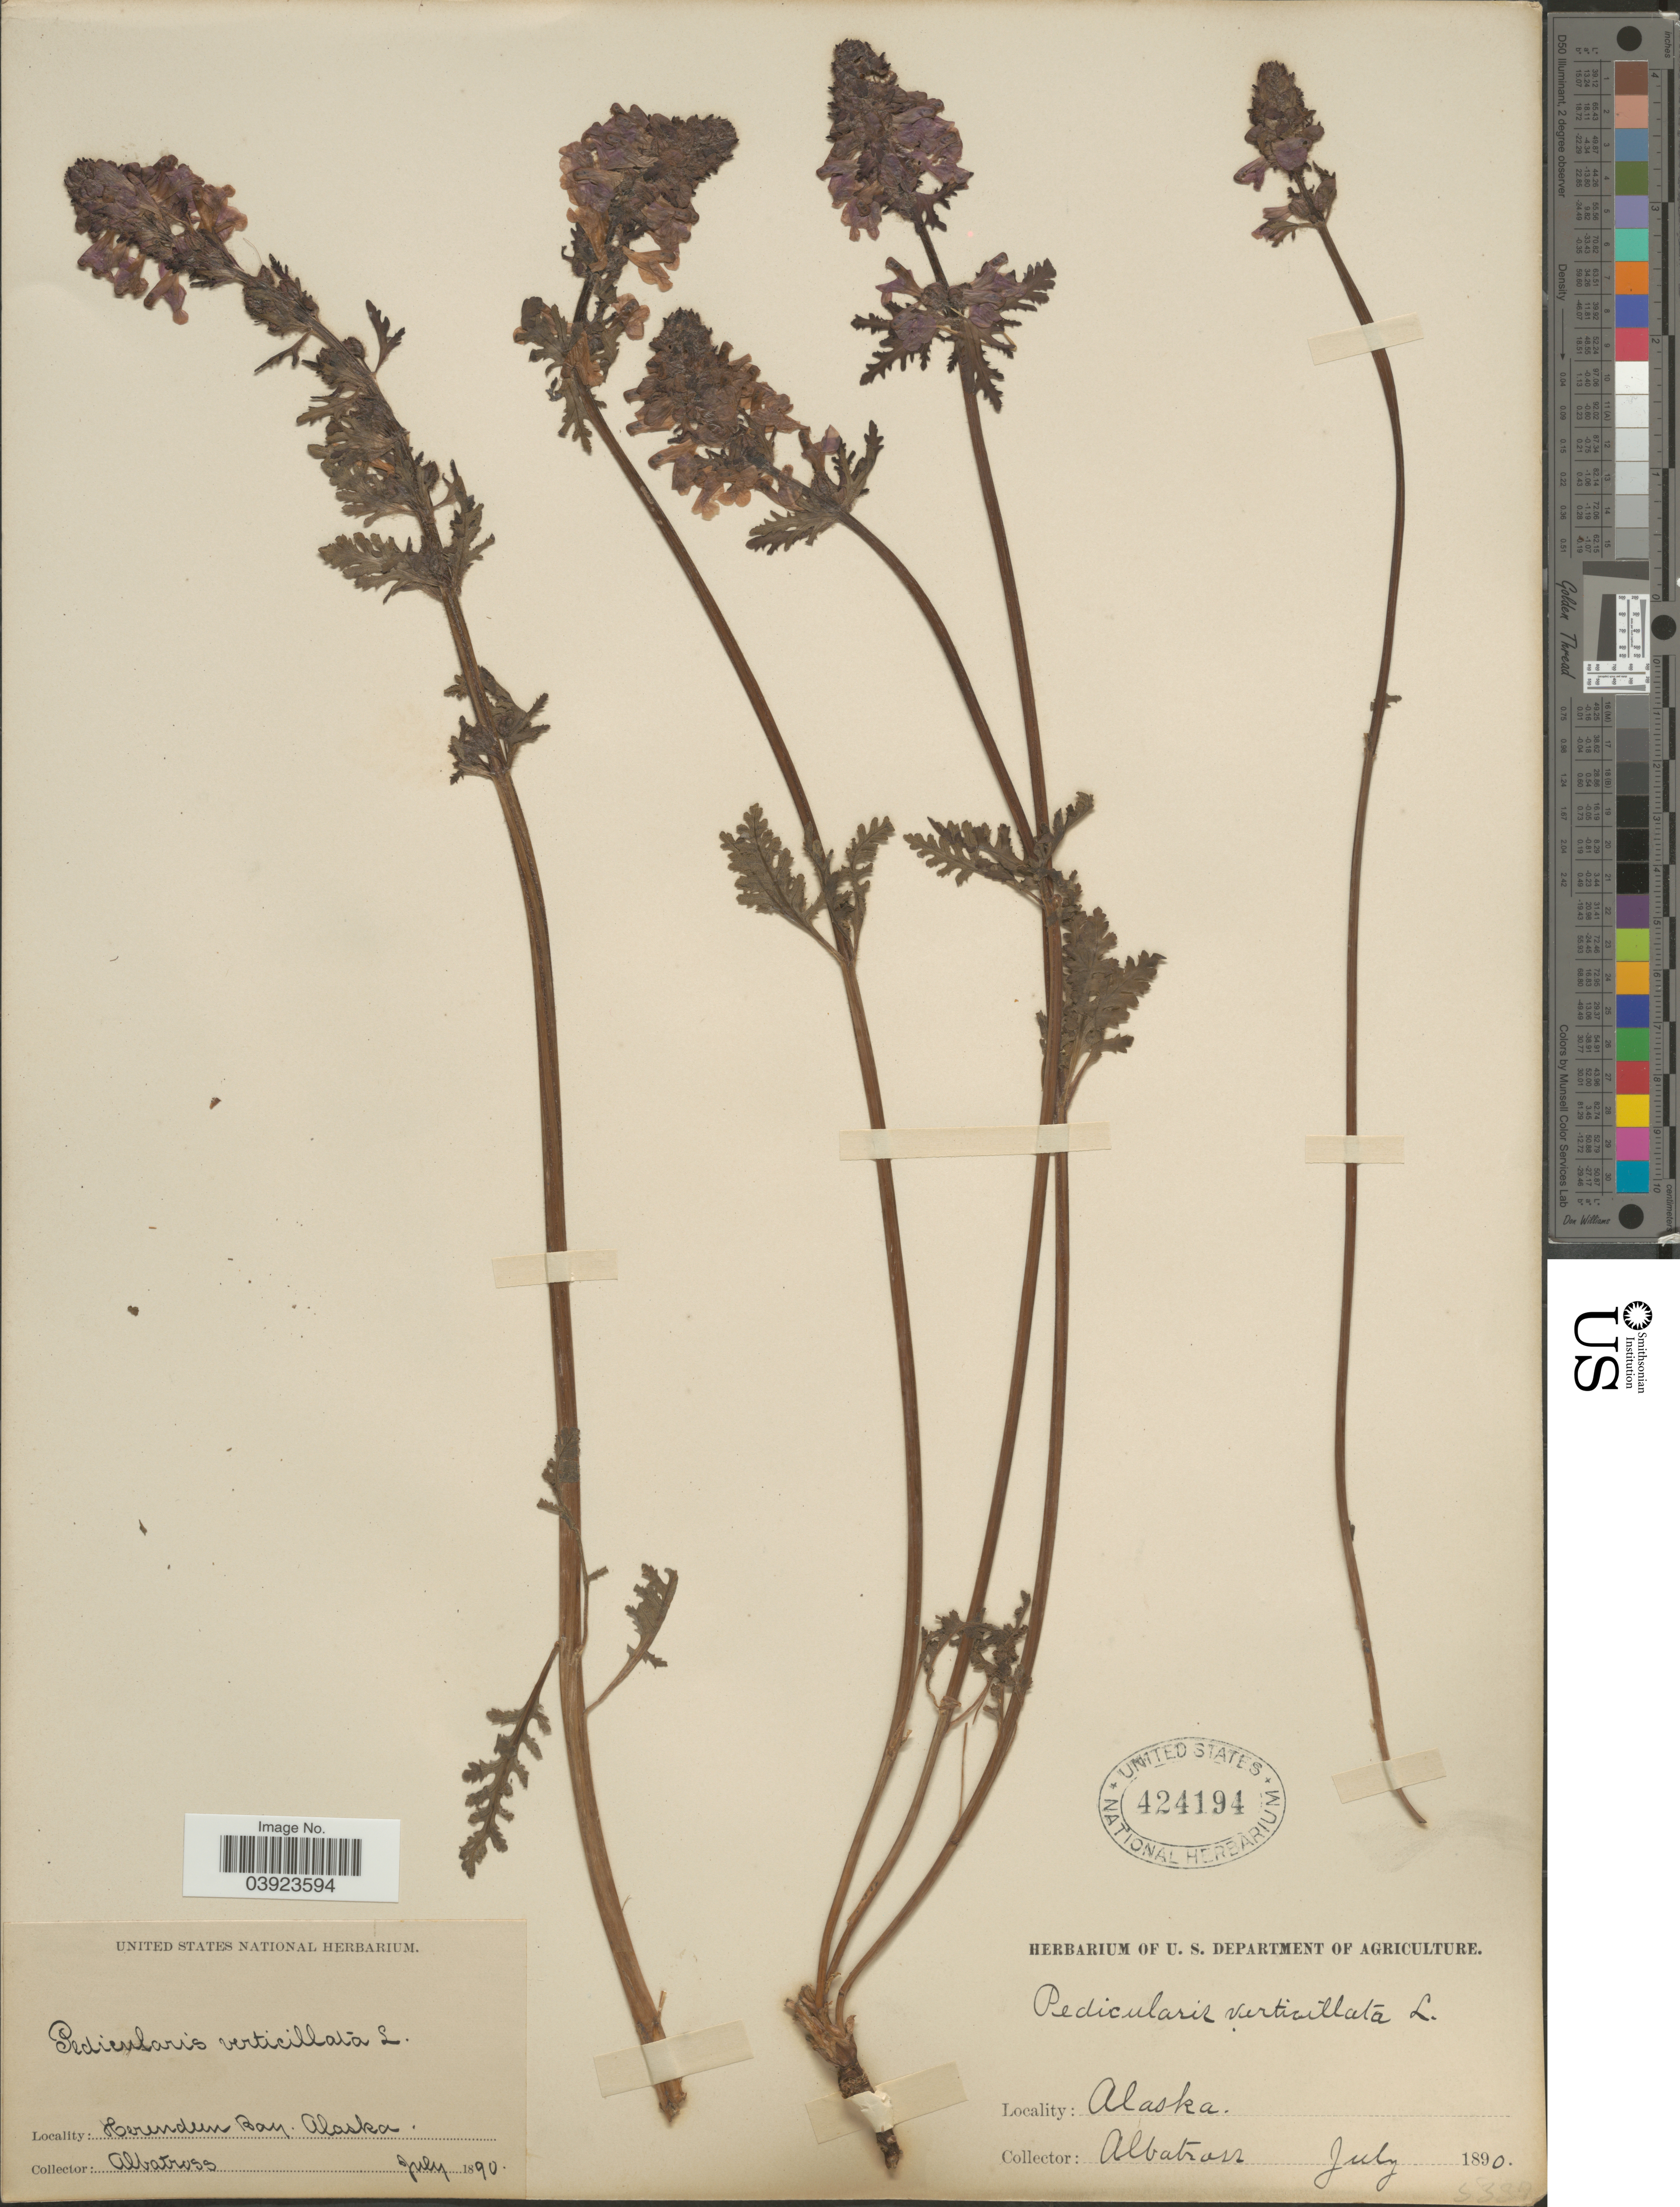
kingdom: Plantae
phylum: Tracheophyta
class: Magnoliopsida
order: Lamiales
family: Orobanchaceae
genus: Pedicularis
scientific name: Pedicularis verticillata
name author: L.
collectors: Albatross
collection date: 1890-07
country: United States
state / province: Alaska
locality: Herendeen Bay.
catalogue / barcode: US 424194